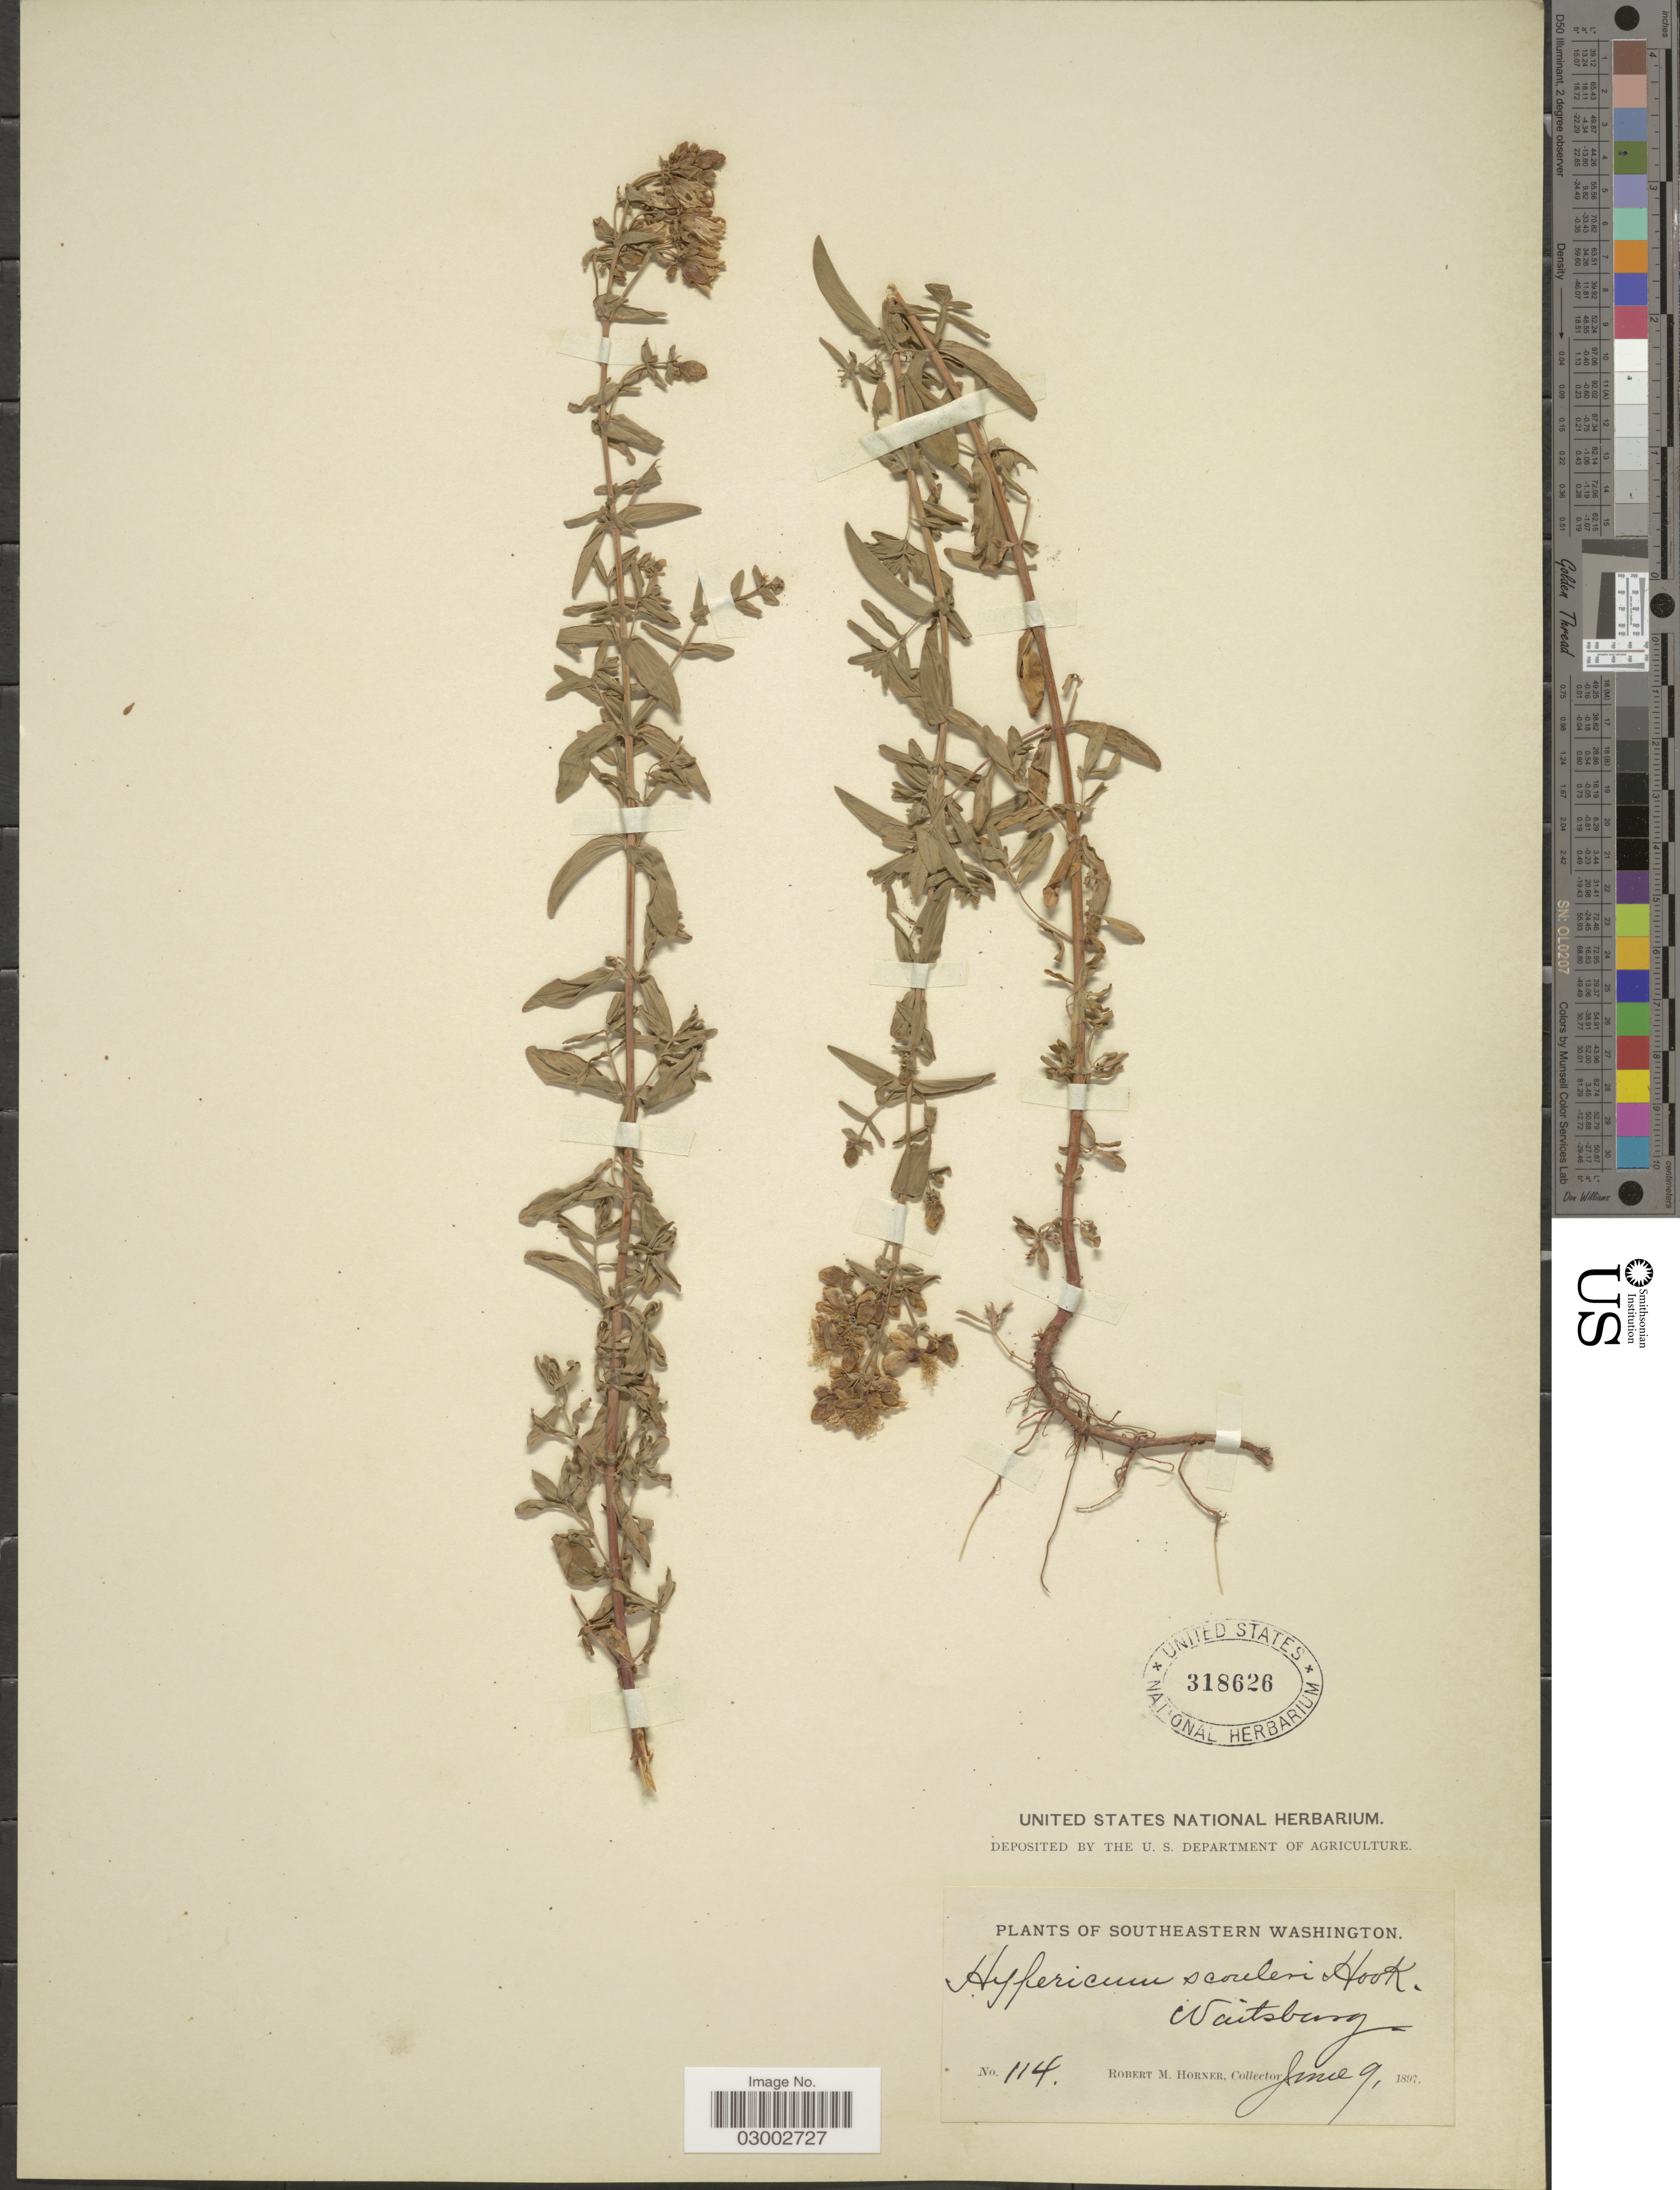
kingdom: Plantae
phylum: Tracheophyta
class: Magnoliopsida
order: Malpighiales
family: Hypericaceae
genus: Hypericum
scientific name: Hypericum scouleri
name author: Hook.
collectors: R. Horner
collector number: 114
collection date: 1897-06-09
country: United States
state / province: Washington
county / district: Walla Walla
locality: Southeastern Washington. Waitsburg.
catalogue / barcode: US 318626